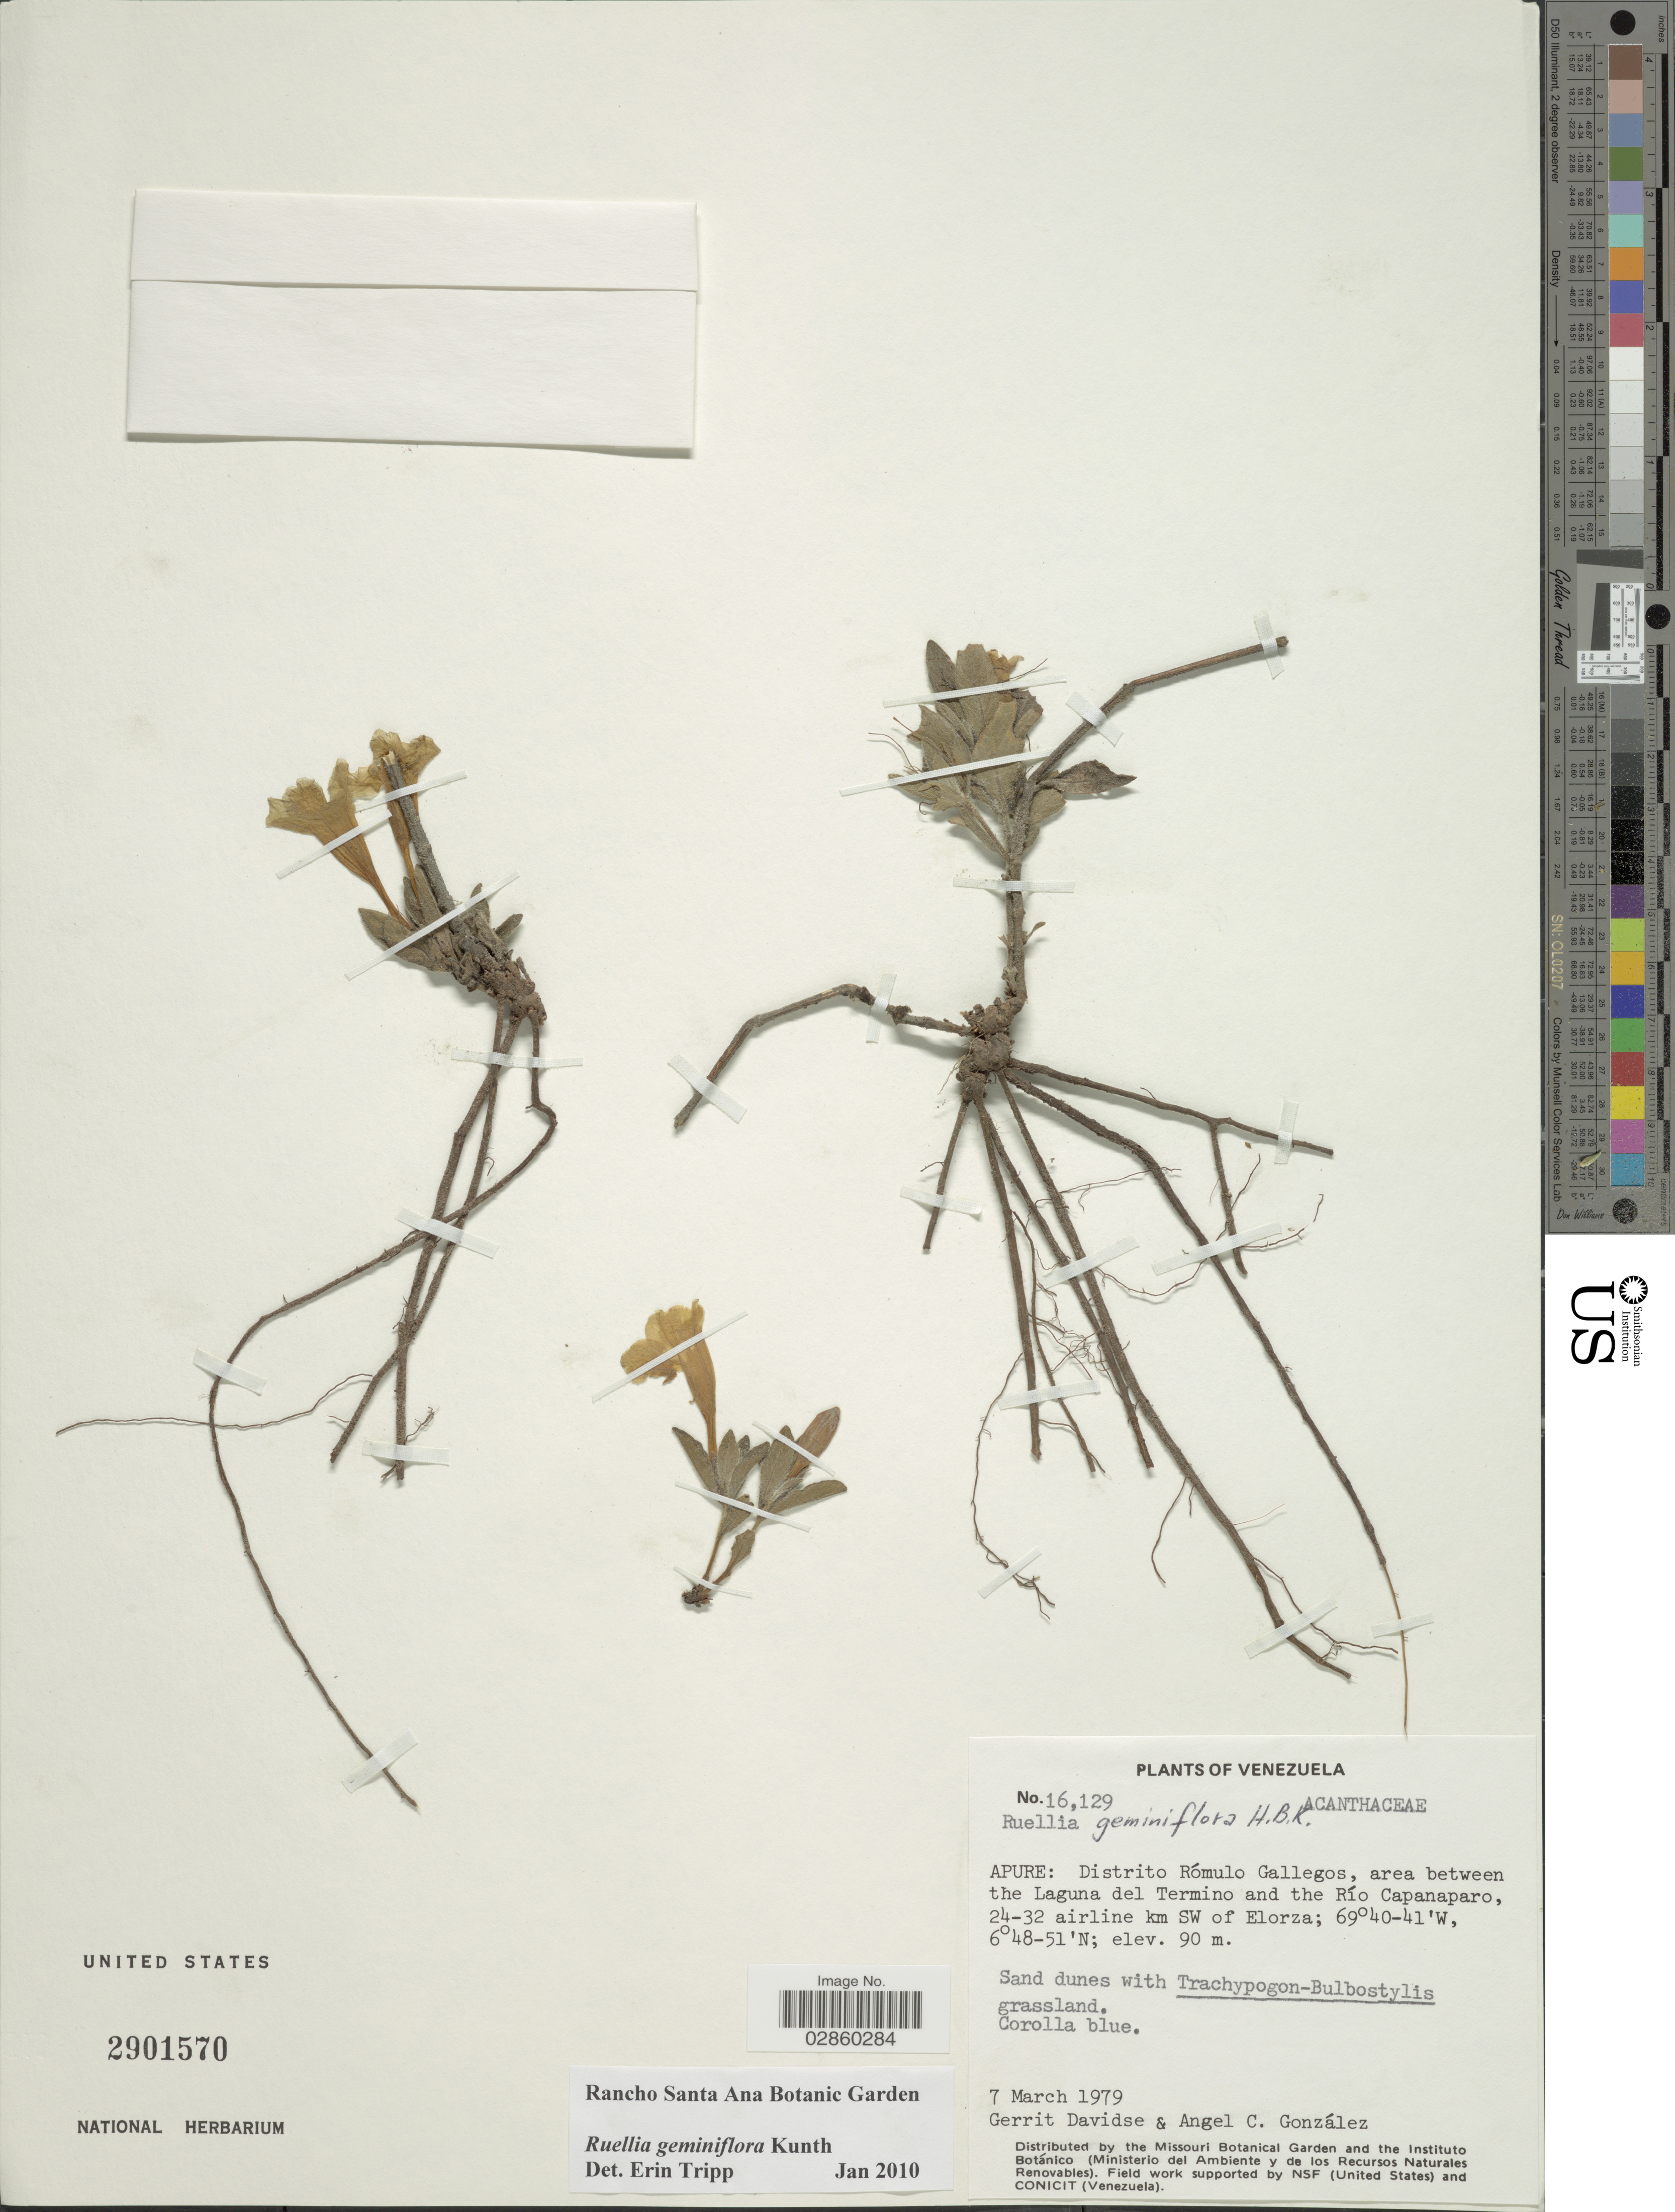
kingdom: Plantae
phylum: Tracheophyta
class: Magnoliopsida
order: Lamiales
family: Acanthaceae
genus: Ruellia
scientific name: Ruellia geminiflora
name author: Kunth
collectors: G. Davidse & A. C. González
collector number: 16129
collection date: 1979-03-07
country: Venezuela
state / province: Apure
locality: Distrito Rómulo Gallegos, area between the Laguna del Termino and the Río Capanaparo, 24-32 airline km SW of Elorza.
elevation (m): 90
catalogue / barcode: US 2901570